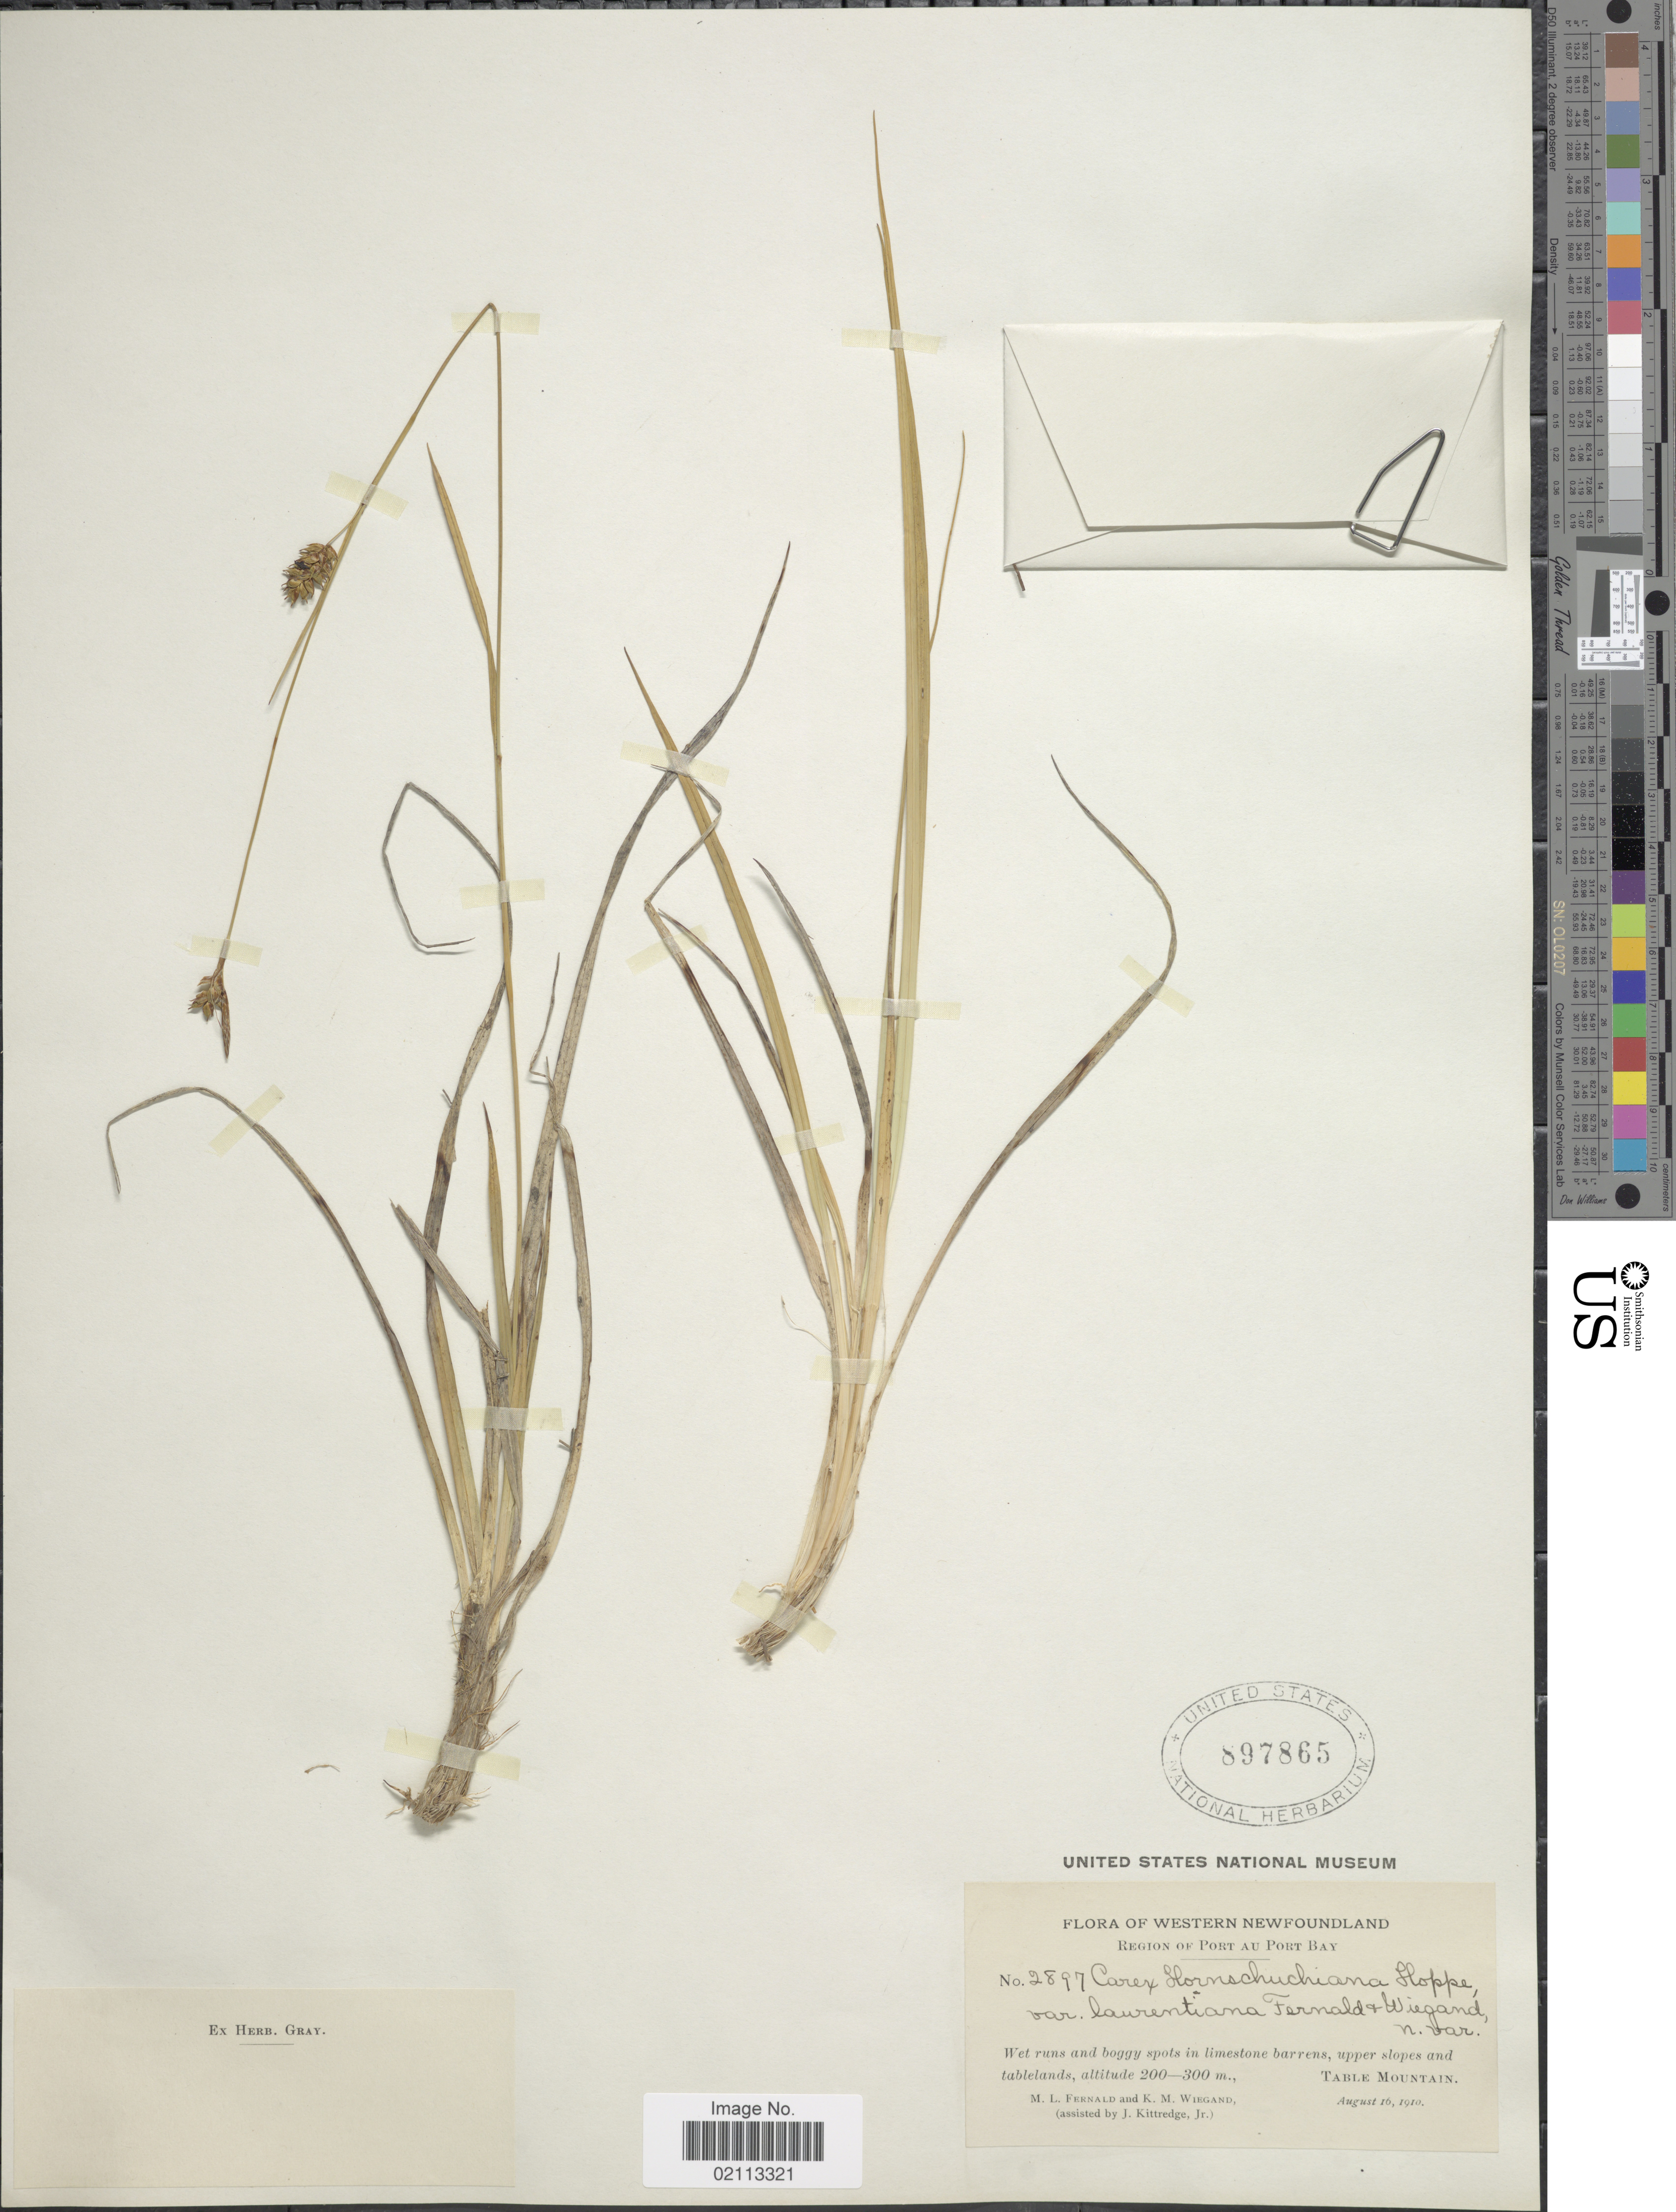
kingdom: Plantae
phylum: Tracheophyta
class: Liliopsida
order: Poales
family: Cyperaceae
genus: Carex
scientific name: Carex hostiana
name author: DC.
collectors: M. L. Fernald, K. M. Wiegand & J. Kittredge Jr.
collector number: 2897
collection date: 1910-08-16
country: Canada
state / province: Newfoundland and Labrador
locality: Western Newfoundland, Region of Port Au Port Bay, Wet runs and boggy spots in limestone barrens, upper slopes and tablelands, Table Mountain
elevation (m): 200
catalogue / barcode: US 897865